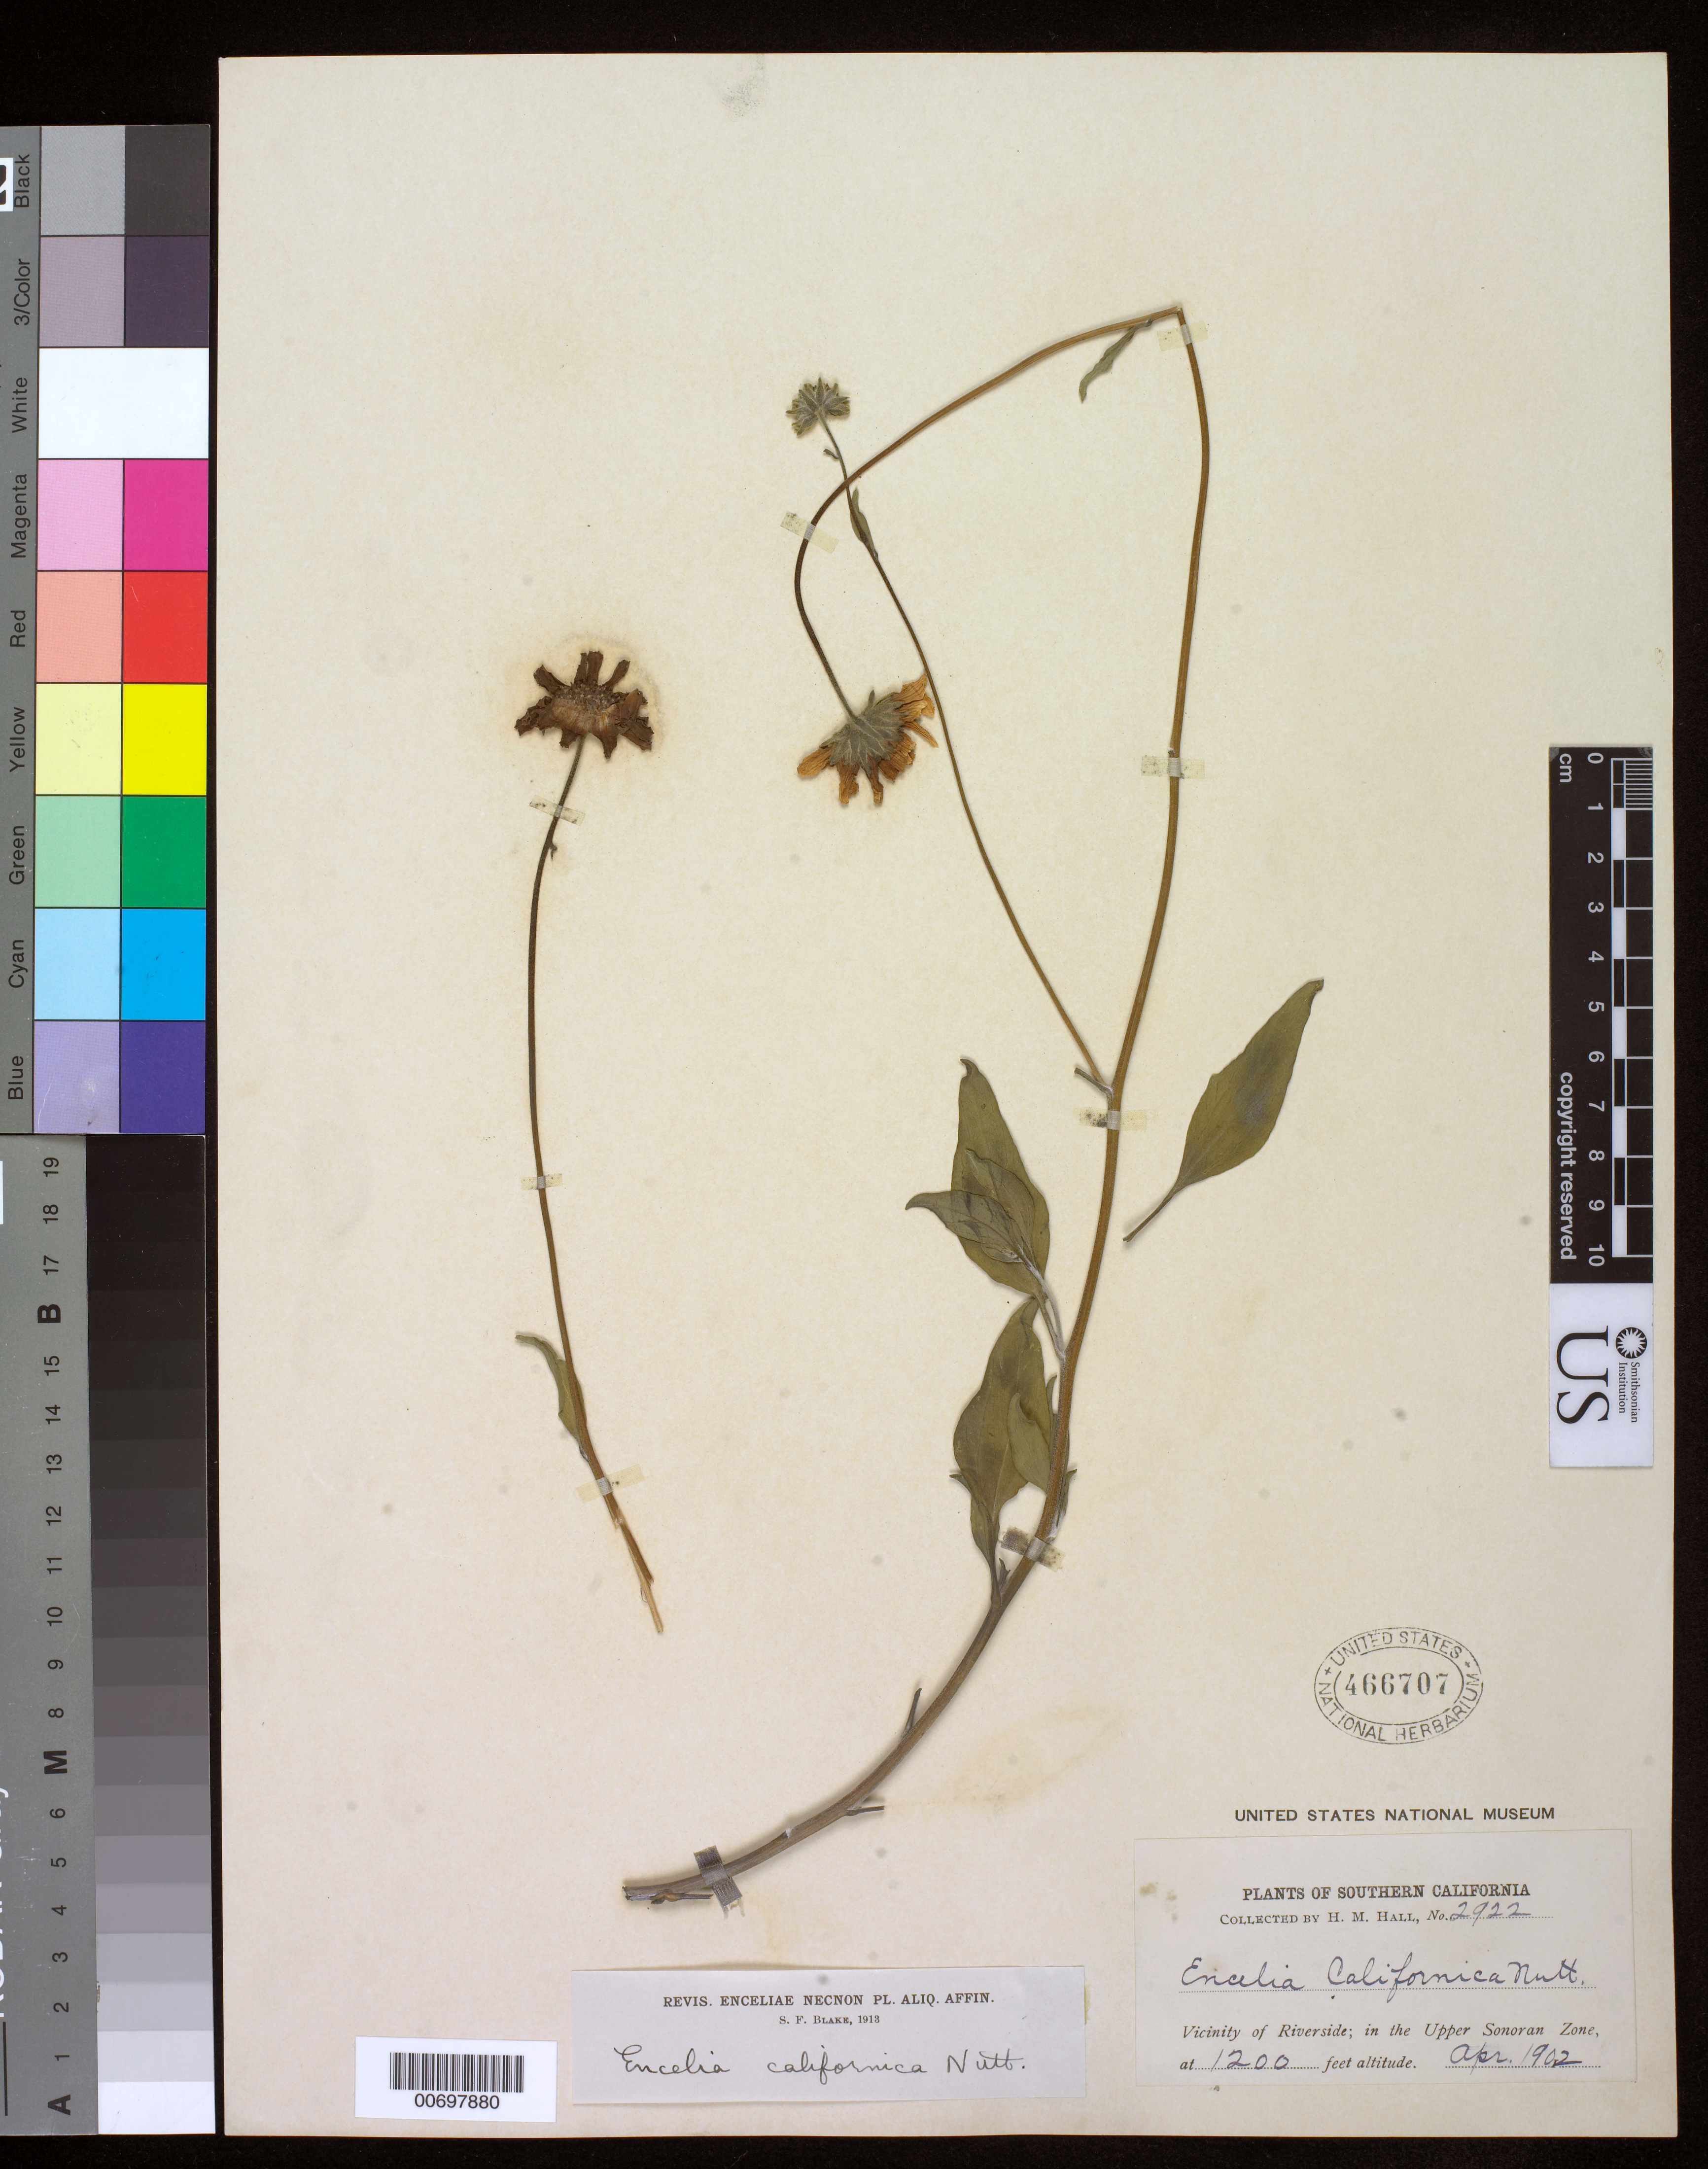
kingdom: Plantae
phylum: Tracheophyta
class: Magnoliopsida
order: Asterales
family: Asteraceae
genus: Encelia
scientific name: Encelia californica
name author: Nutt.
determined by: Blake, Sydney F.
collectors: H. M. Hall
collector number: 2922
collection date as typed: Apr 1902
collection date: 1902-04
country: United States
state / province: California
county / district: Riverside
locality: Vicinity of Riverside.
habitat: In the Upper Sonoran Zone.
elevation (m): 366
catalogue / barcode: US 466707